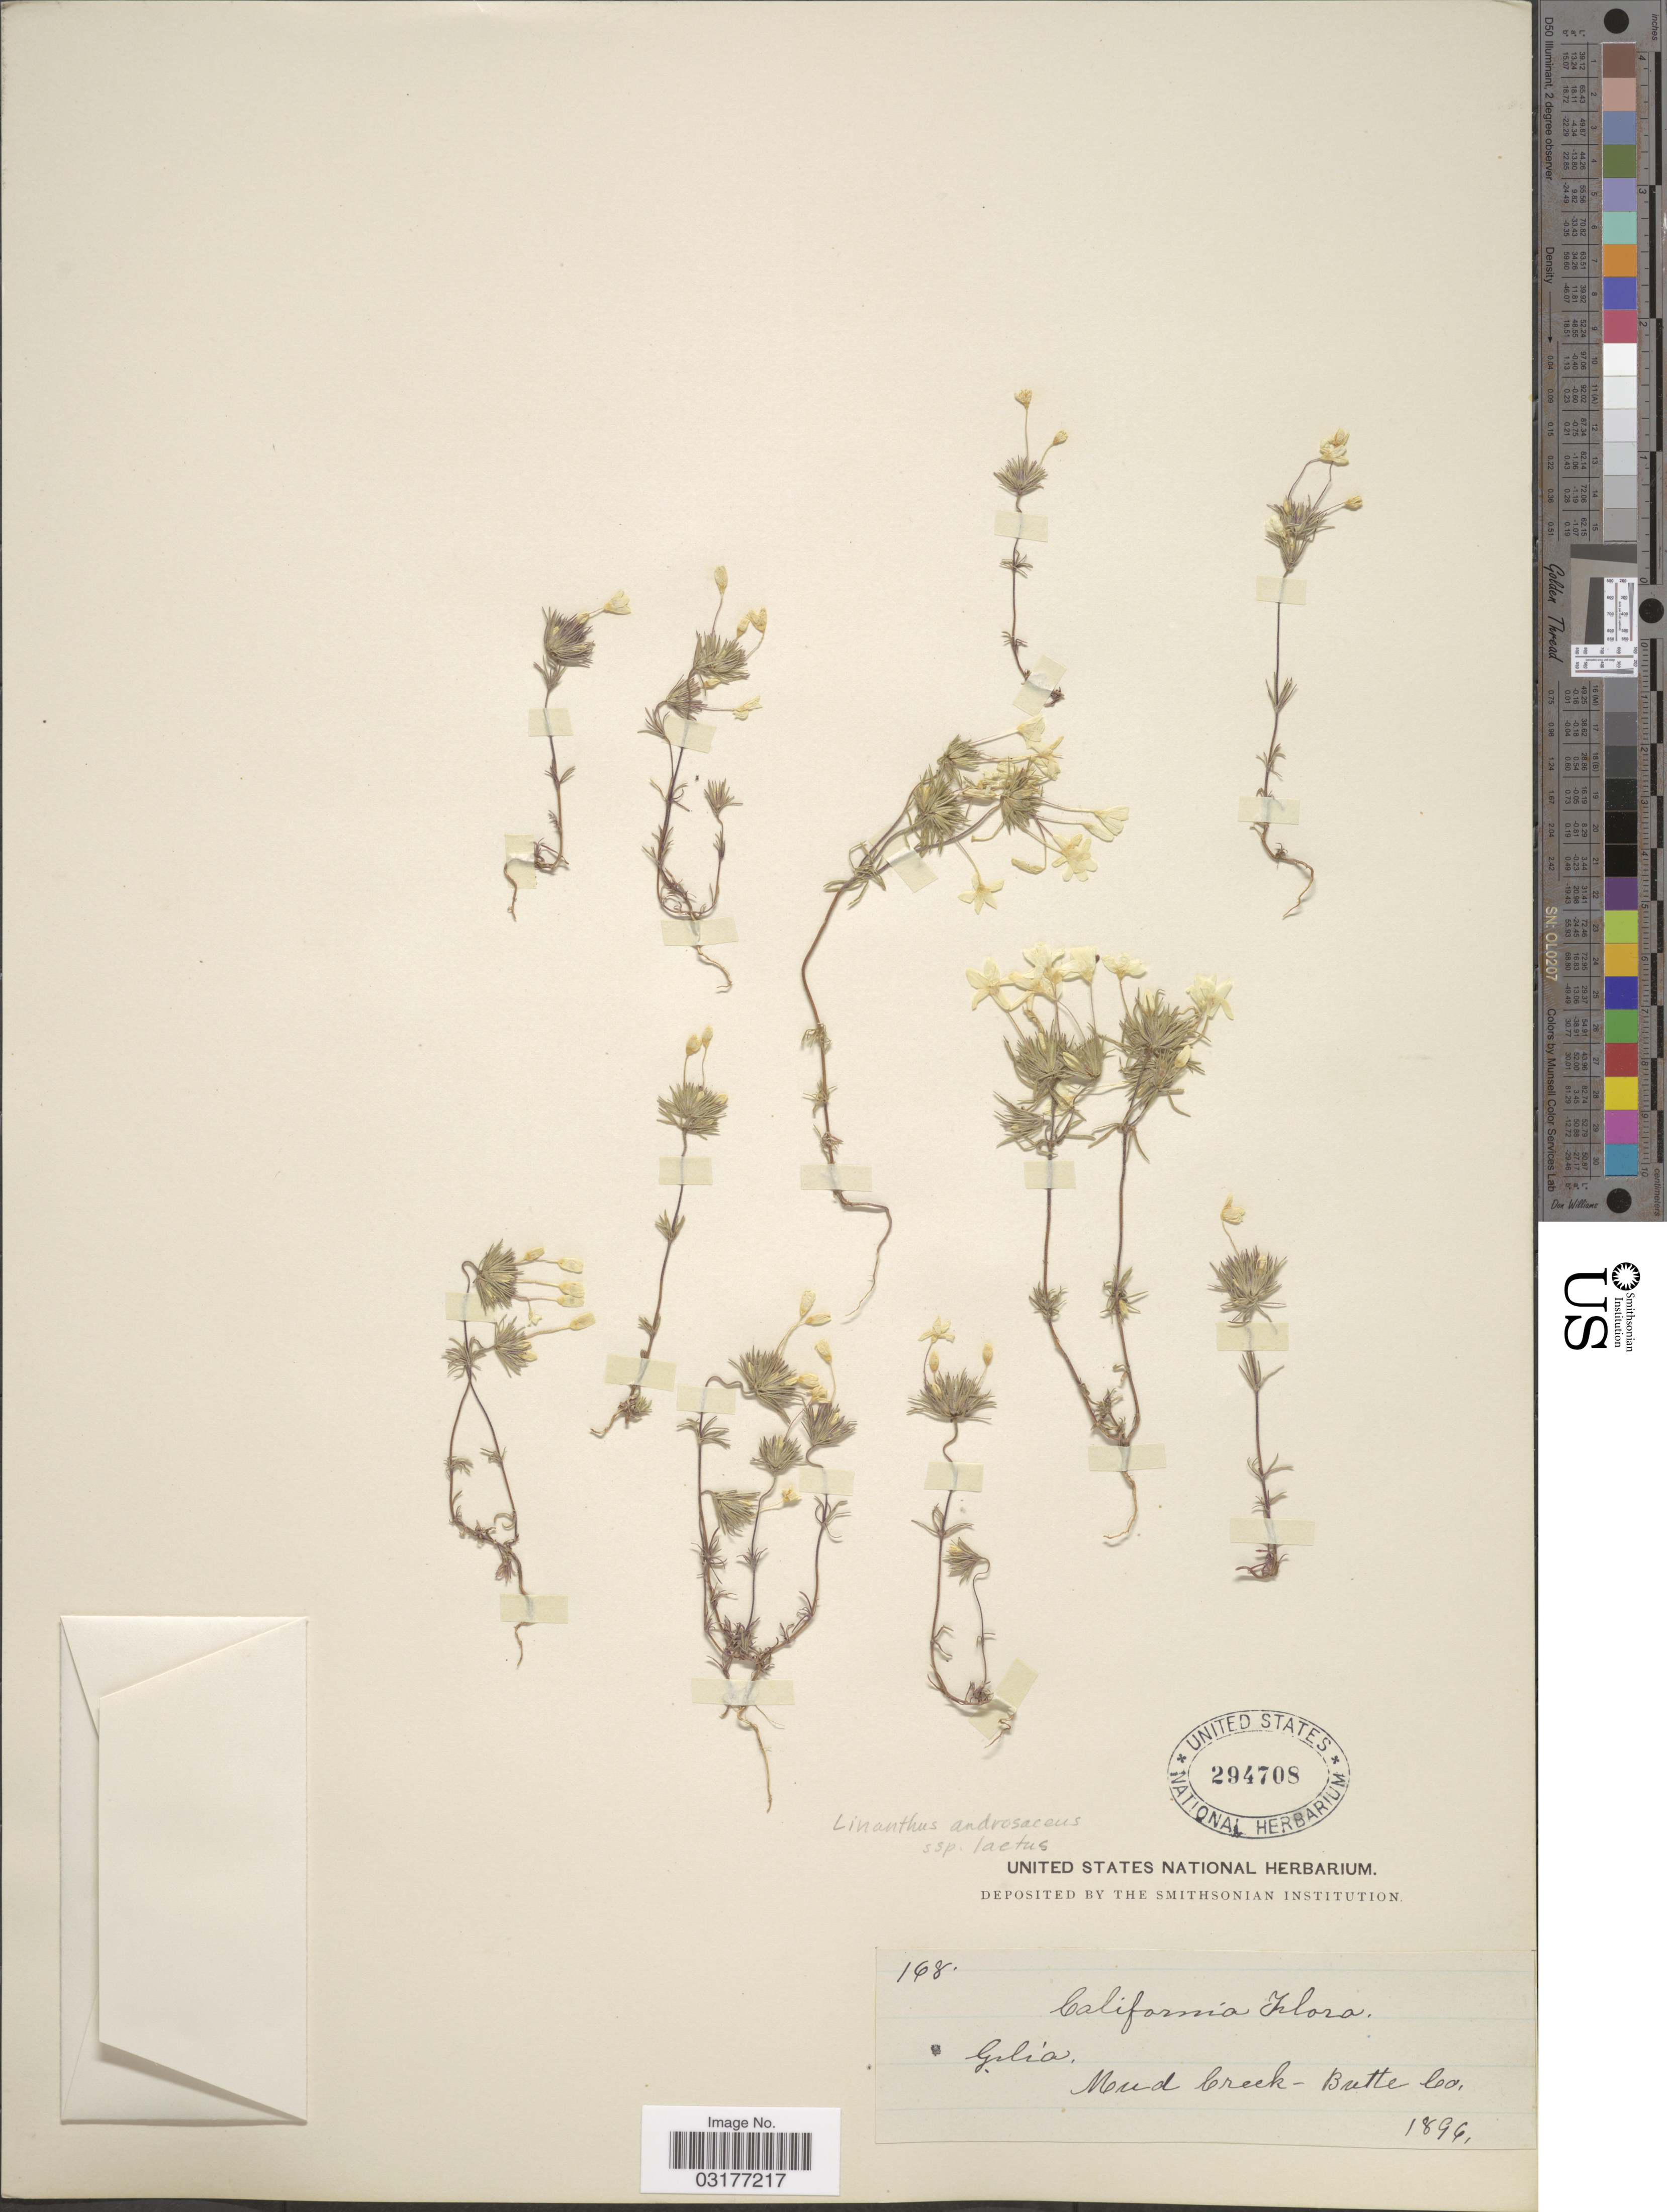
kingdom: Plantae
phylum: Tracheophyta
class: Magnoliopsida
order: Ericales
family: Polemoniaceae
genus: Leptosiphon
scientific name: Leptosiphon parviflorus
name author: Benth.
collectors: ex herb. United States National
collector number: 168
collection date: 1894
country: United States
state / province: California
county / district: Butte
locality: Mud Creek- Butte Co.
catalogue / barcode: US 294708